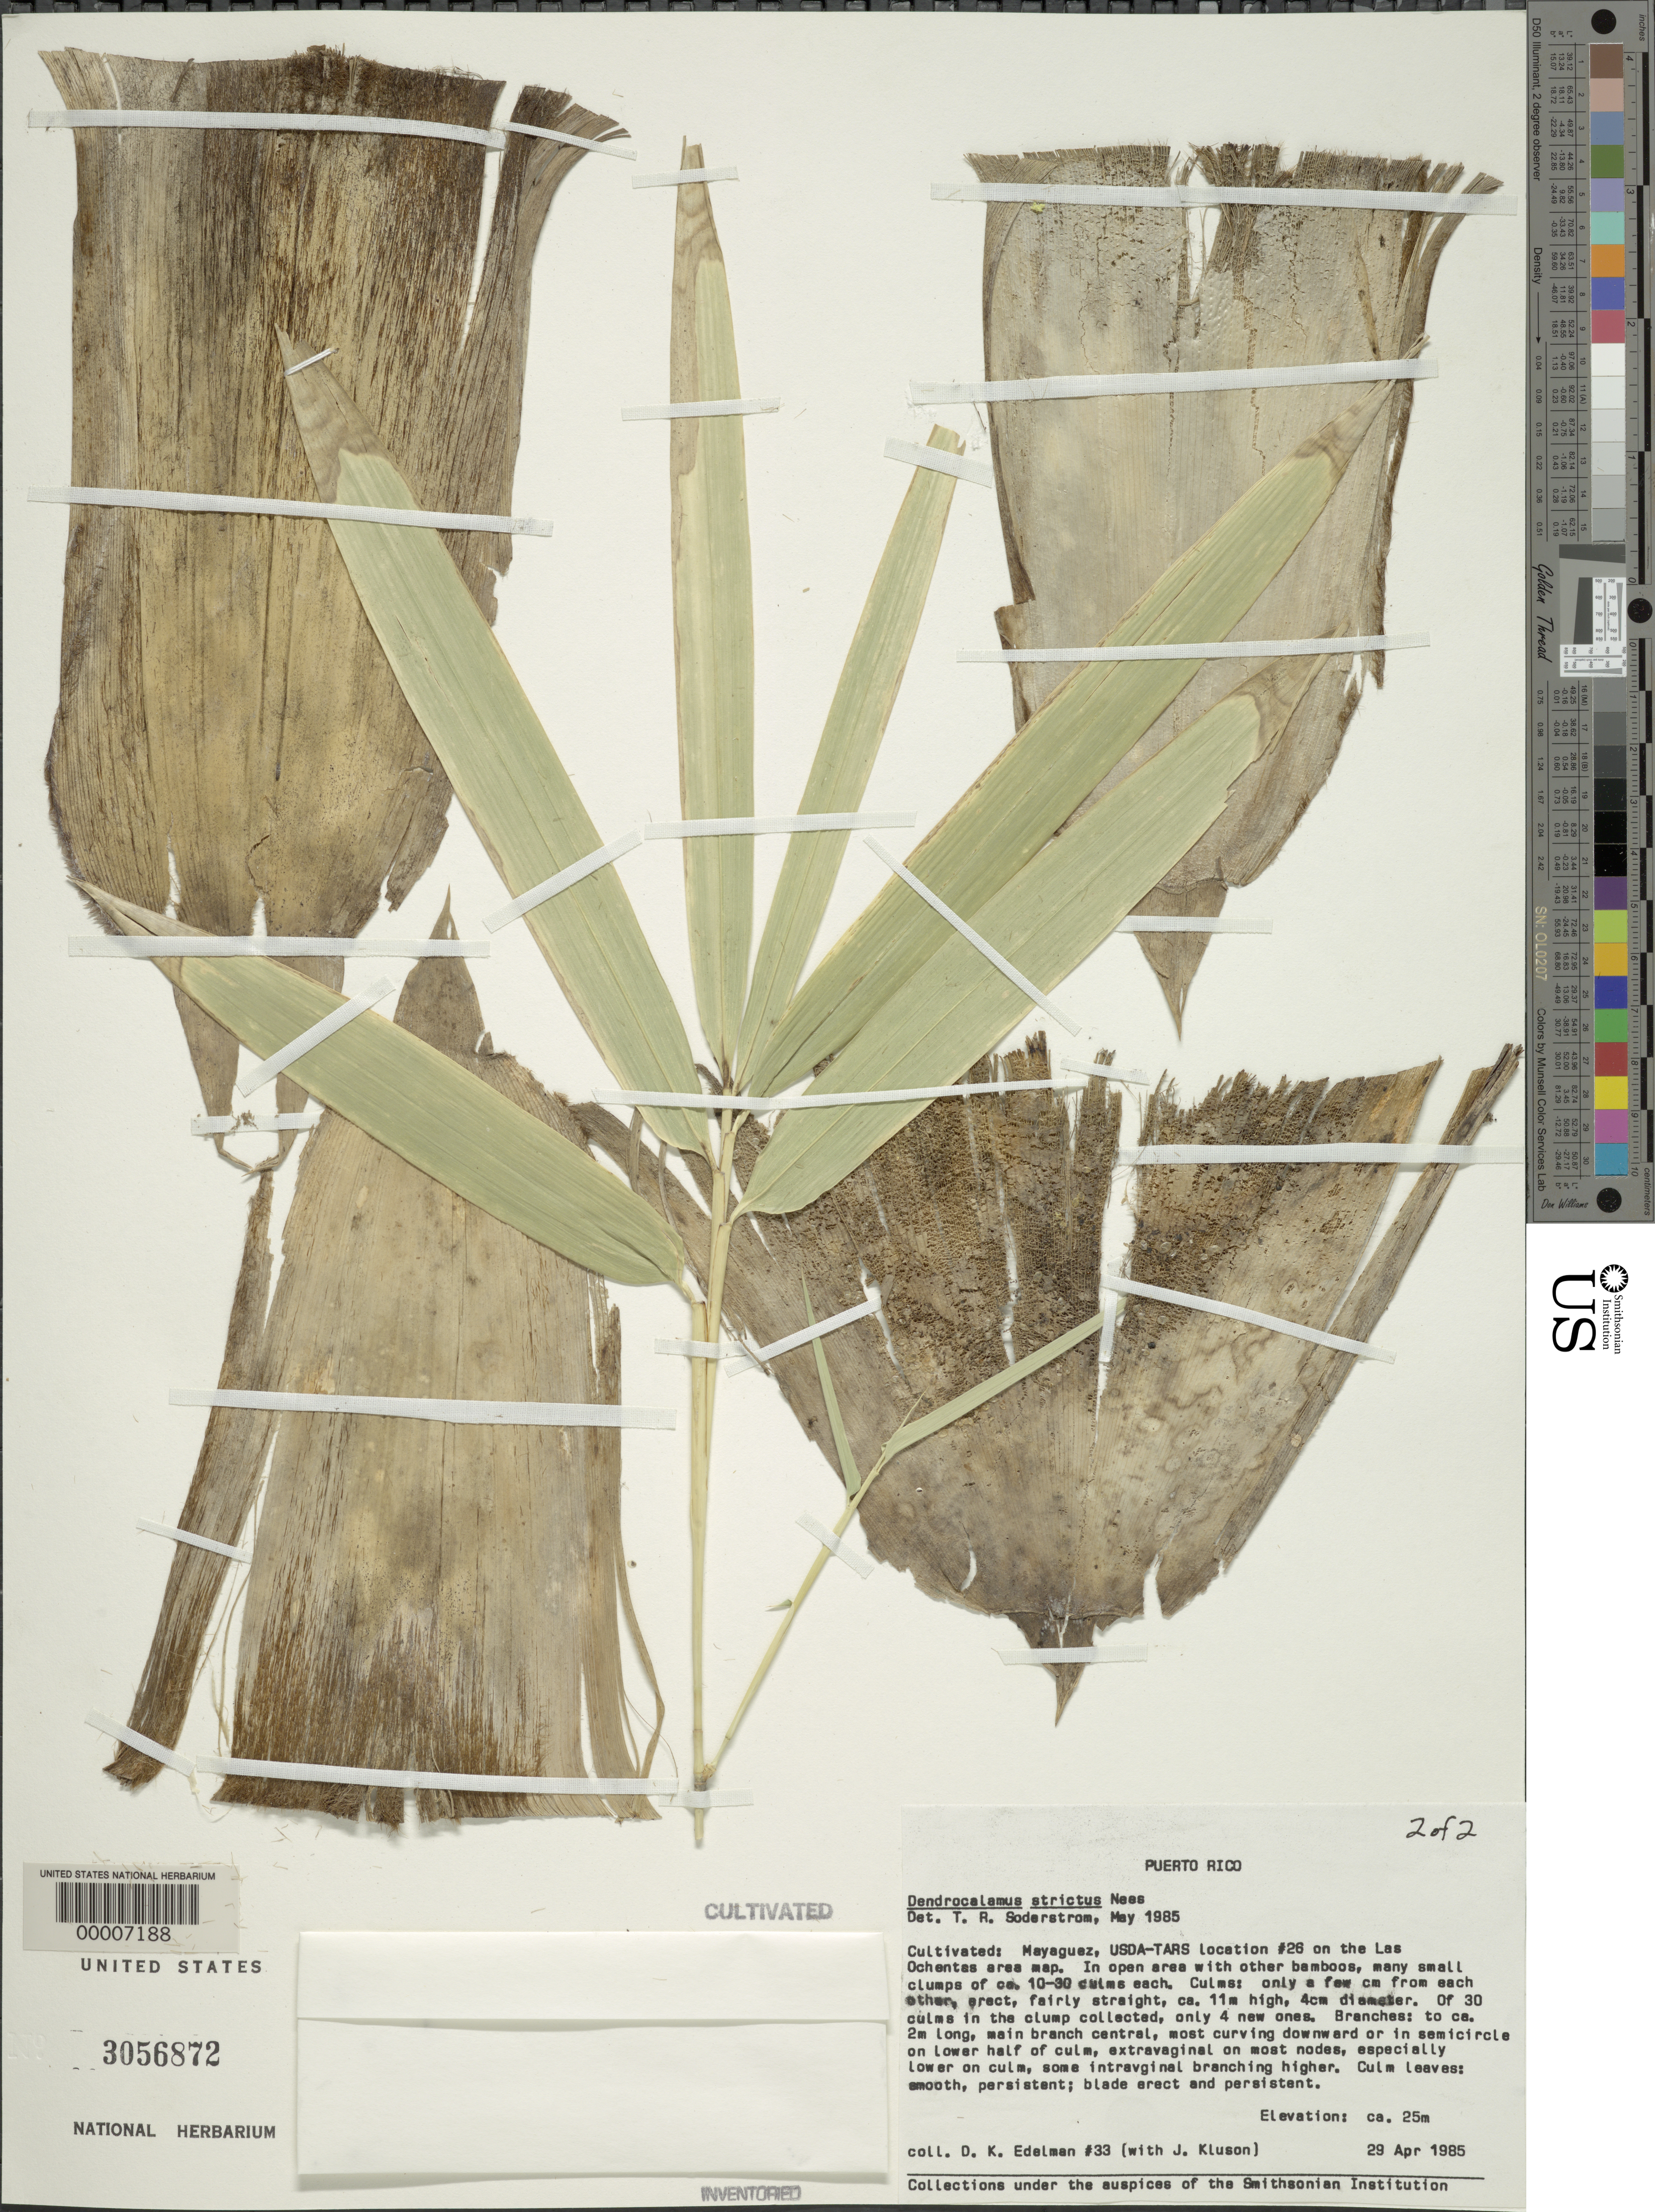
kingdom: Plantae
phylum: Tracheophyta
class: Liliopsida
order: Poales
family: Poaceae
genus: Dendrocalamus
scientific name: Dendrocalamus strictus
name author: (Roxb.) Nees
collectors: D. Edelman & J. Kluson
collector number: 33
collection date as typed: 29 Apr 1985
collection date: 1985-04-29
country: Puerto Rico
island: Greater Antilles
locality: Mayaguez, usda-tars, location 26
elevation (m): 25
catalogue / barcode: US 3056872